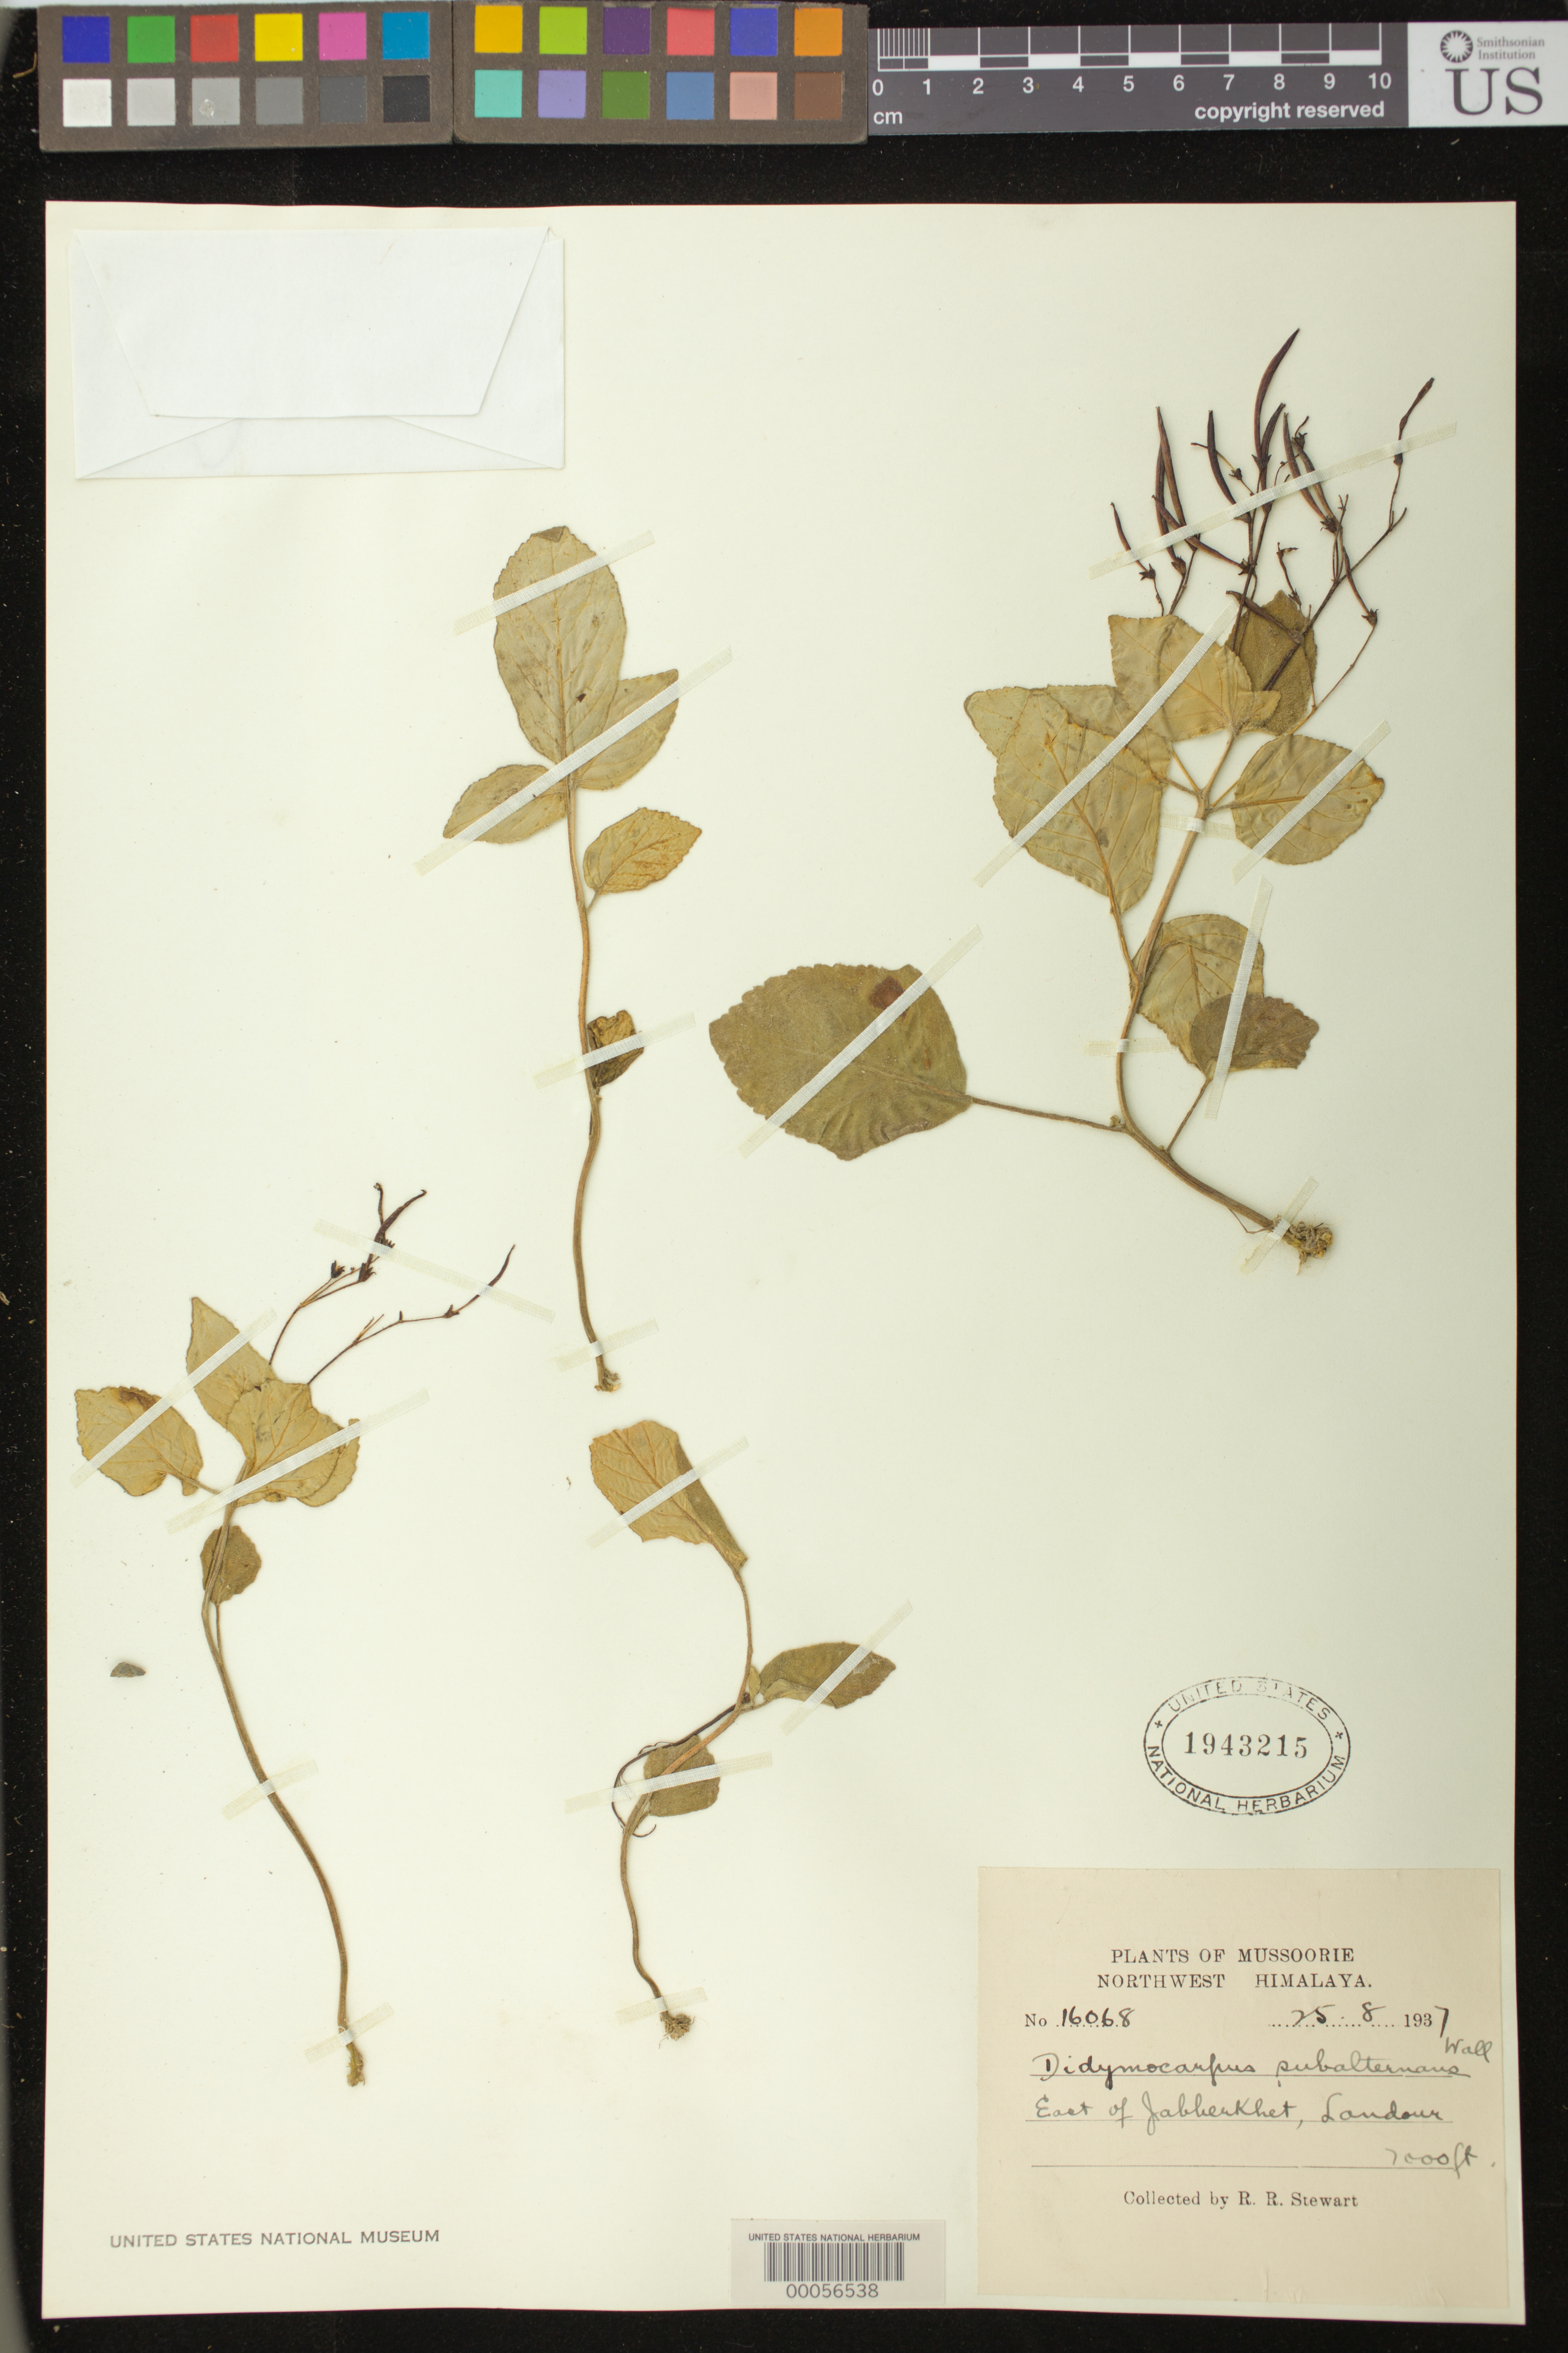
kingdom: Plantae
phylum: Tracheophyta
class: Magnoliopsida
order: Lamiales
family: Gesneriaceae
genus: Didymocarpus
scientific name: Didymocarpus subalternans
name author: Wall. ex R. Br.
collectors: R. R. Stewart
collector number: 16068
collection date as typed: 25 Aug 1937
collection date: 1937-08-25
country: India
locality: Mussoorie, e of jabherkhet, landour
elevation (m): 2134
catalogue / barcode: US 1943215